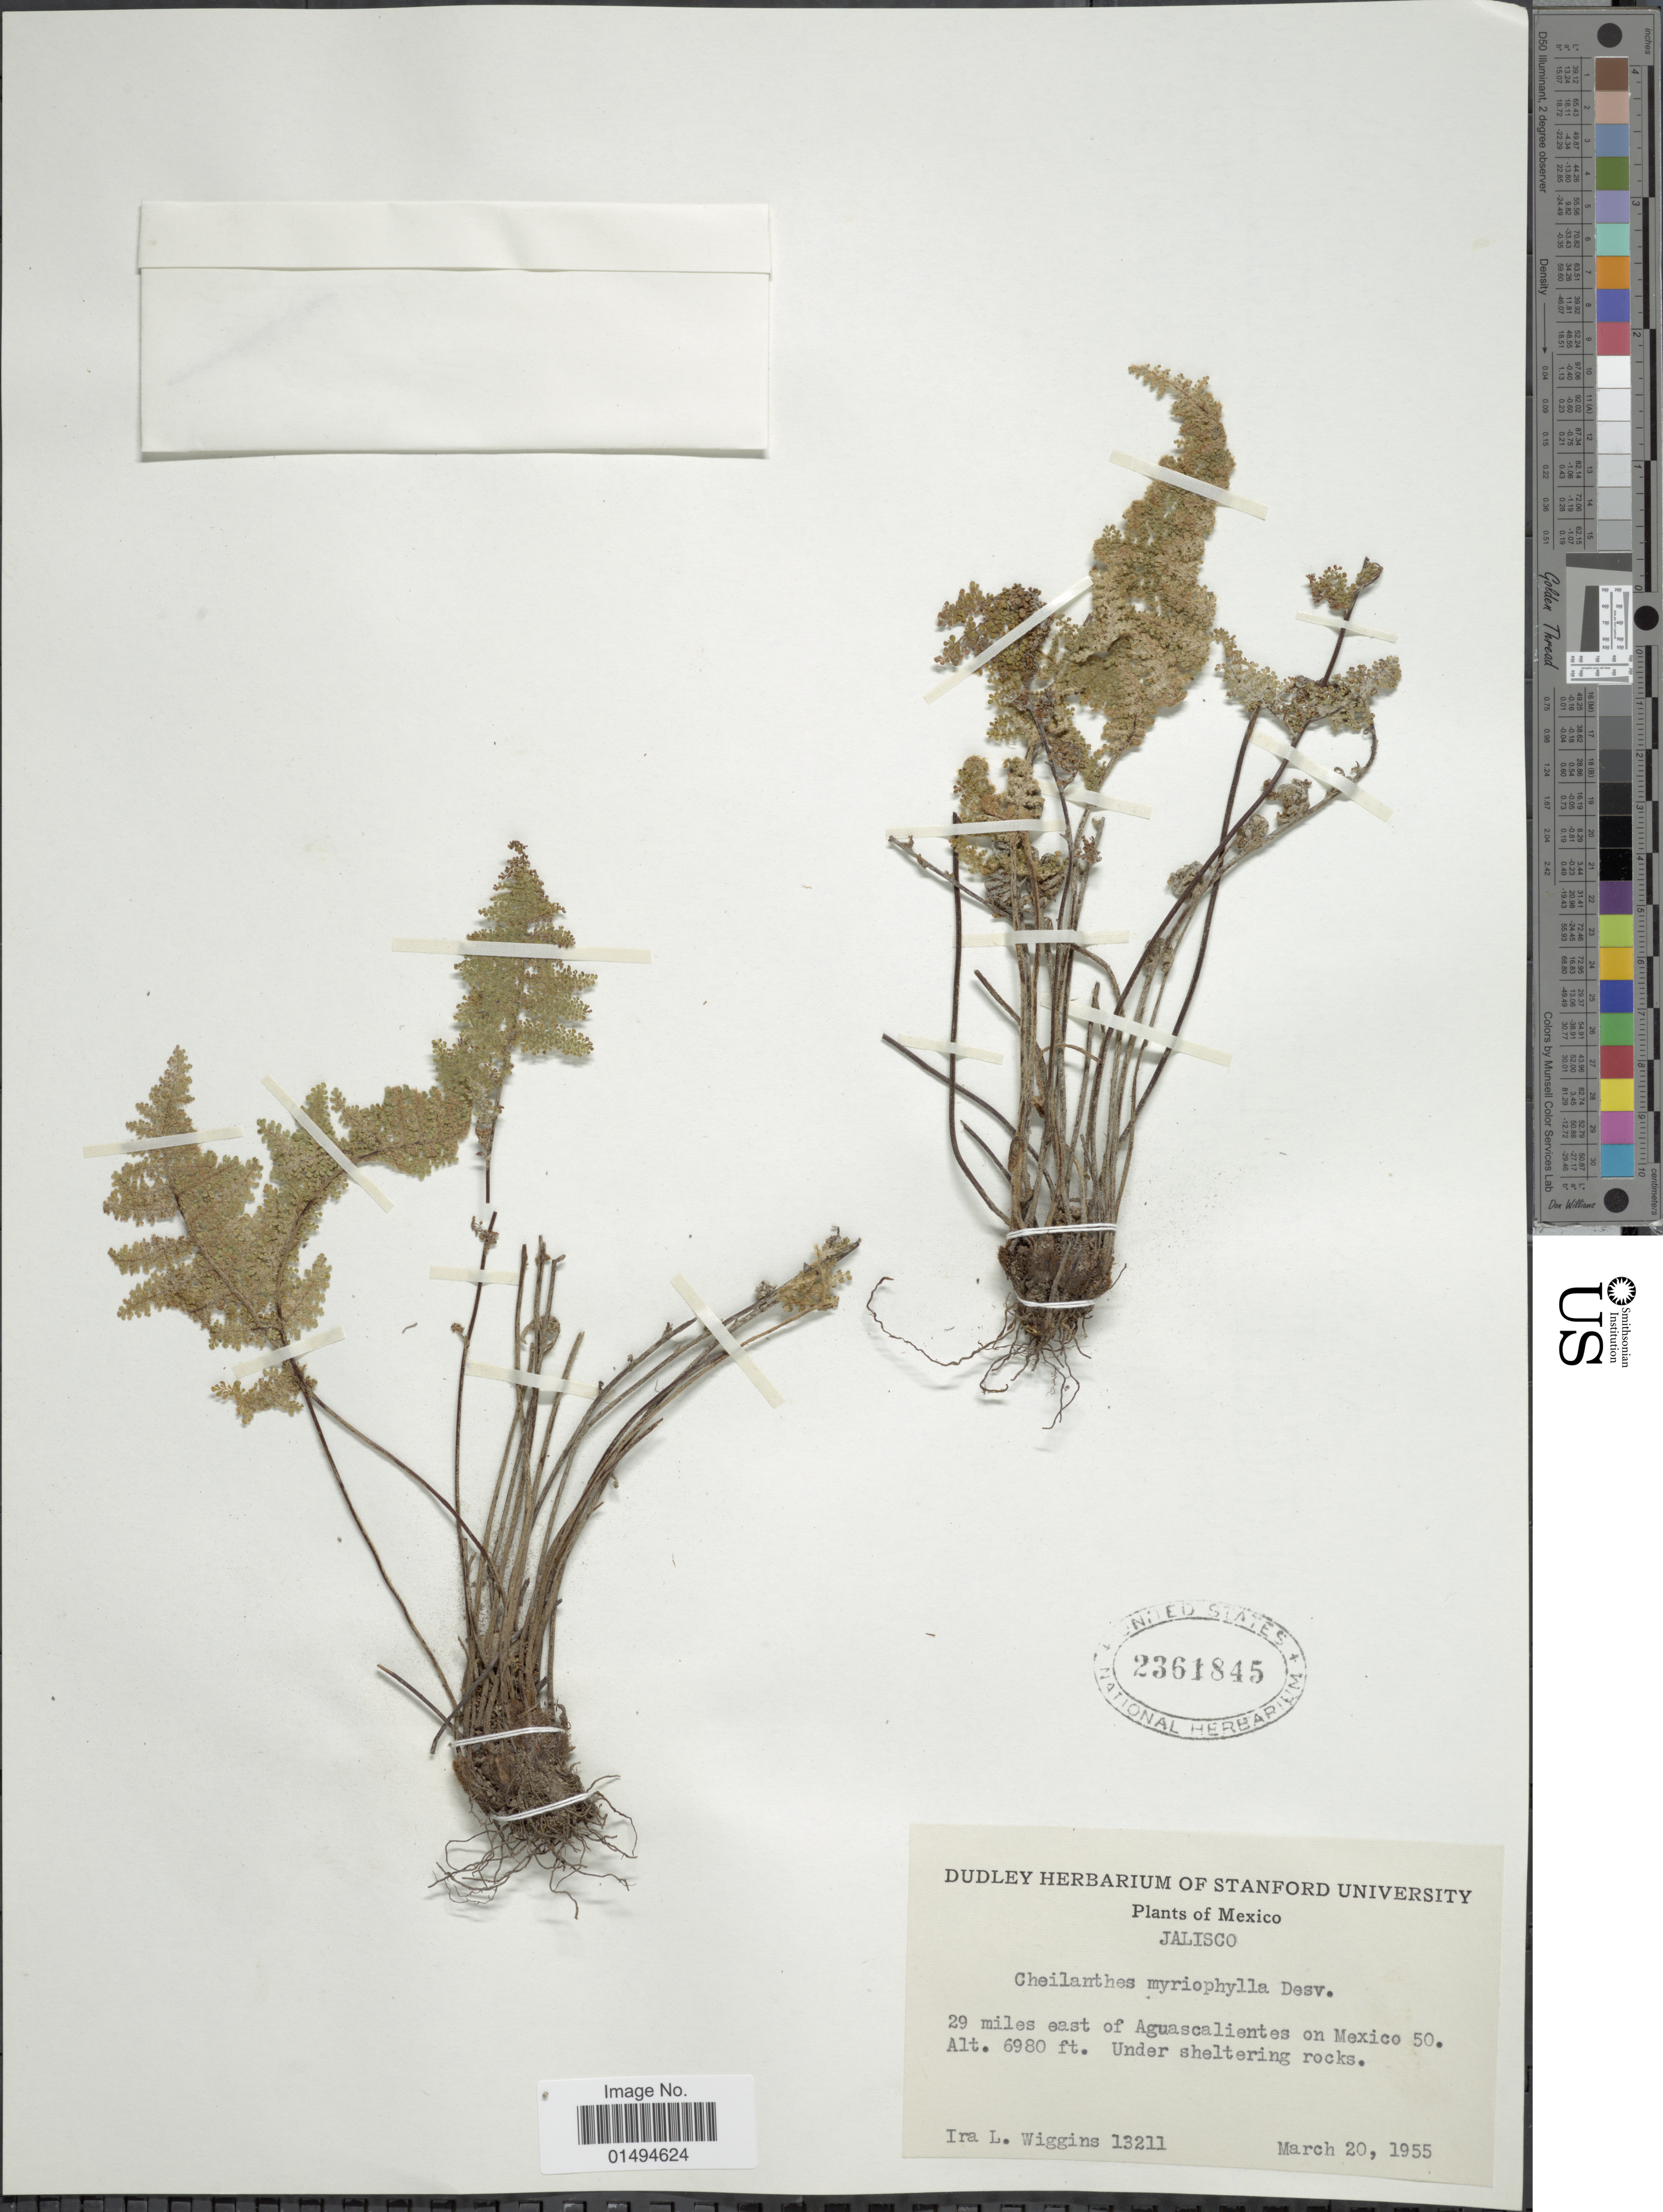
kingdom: Plantae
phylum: Tracheophyta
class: Polypodiopsida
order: Polypodiales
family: Pteridaceae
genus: Myriopteris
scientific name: Myriopteris myriophylla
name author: (Desv.) J. Sm.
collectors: I. L. Wiggins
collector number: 13211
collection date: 1955-03-20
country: Mexico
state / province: Jalisco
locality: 29 miles east of Aguascalientes on Mexico 50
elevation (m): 2128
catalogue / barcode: US 2361845